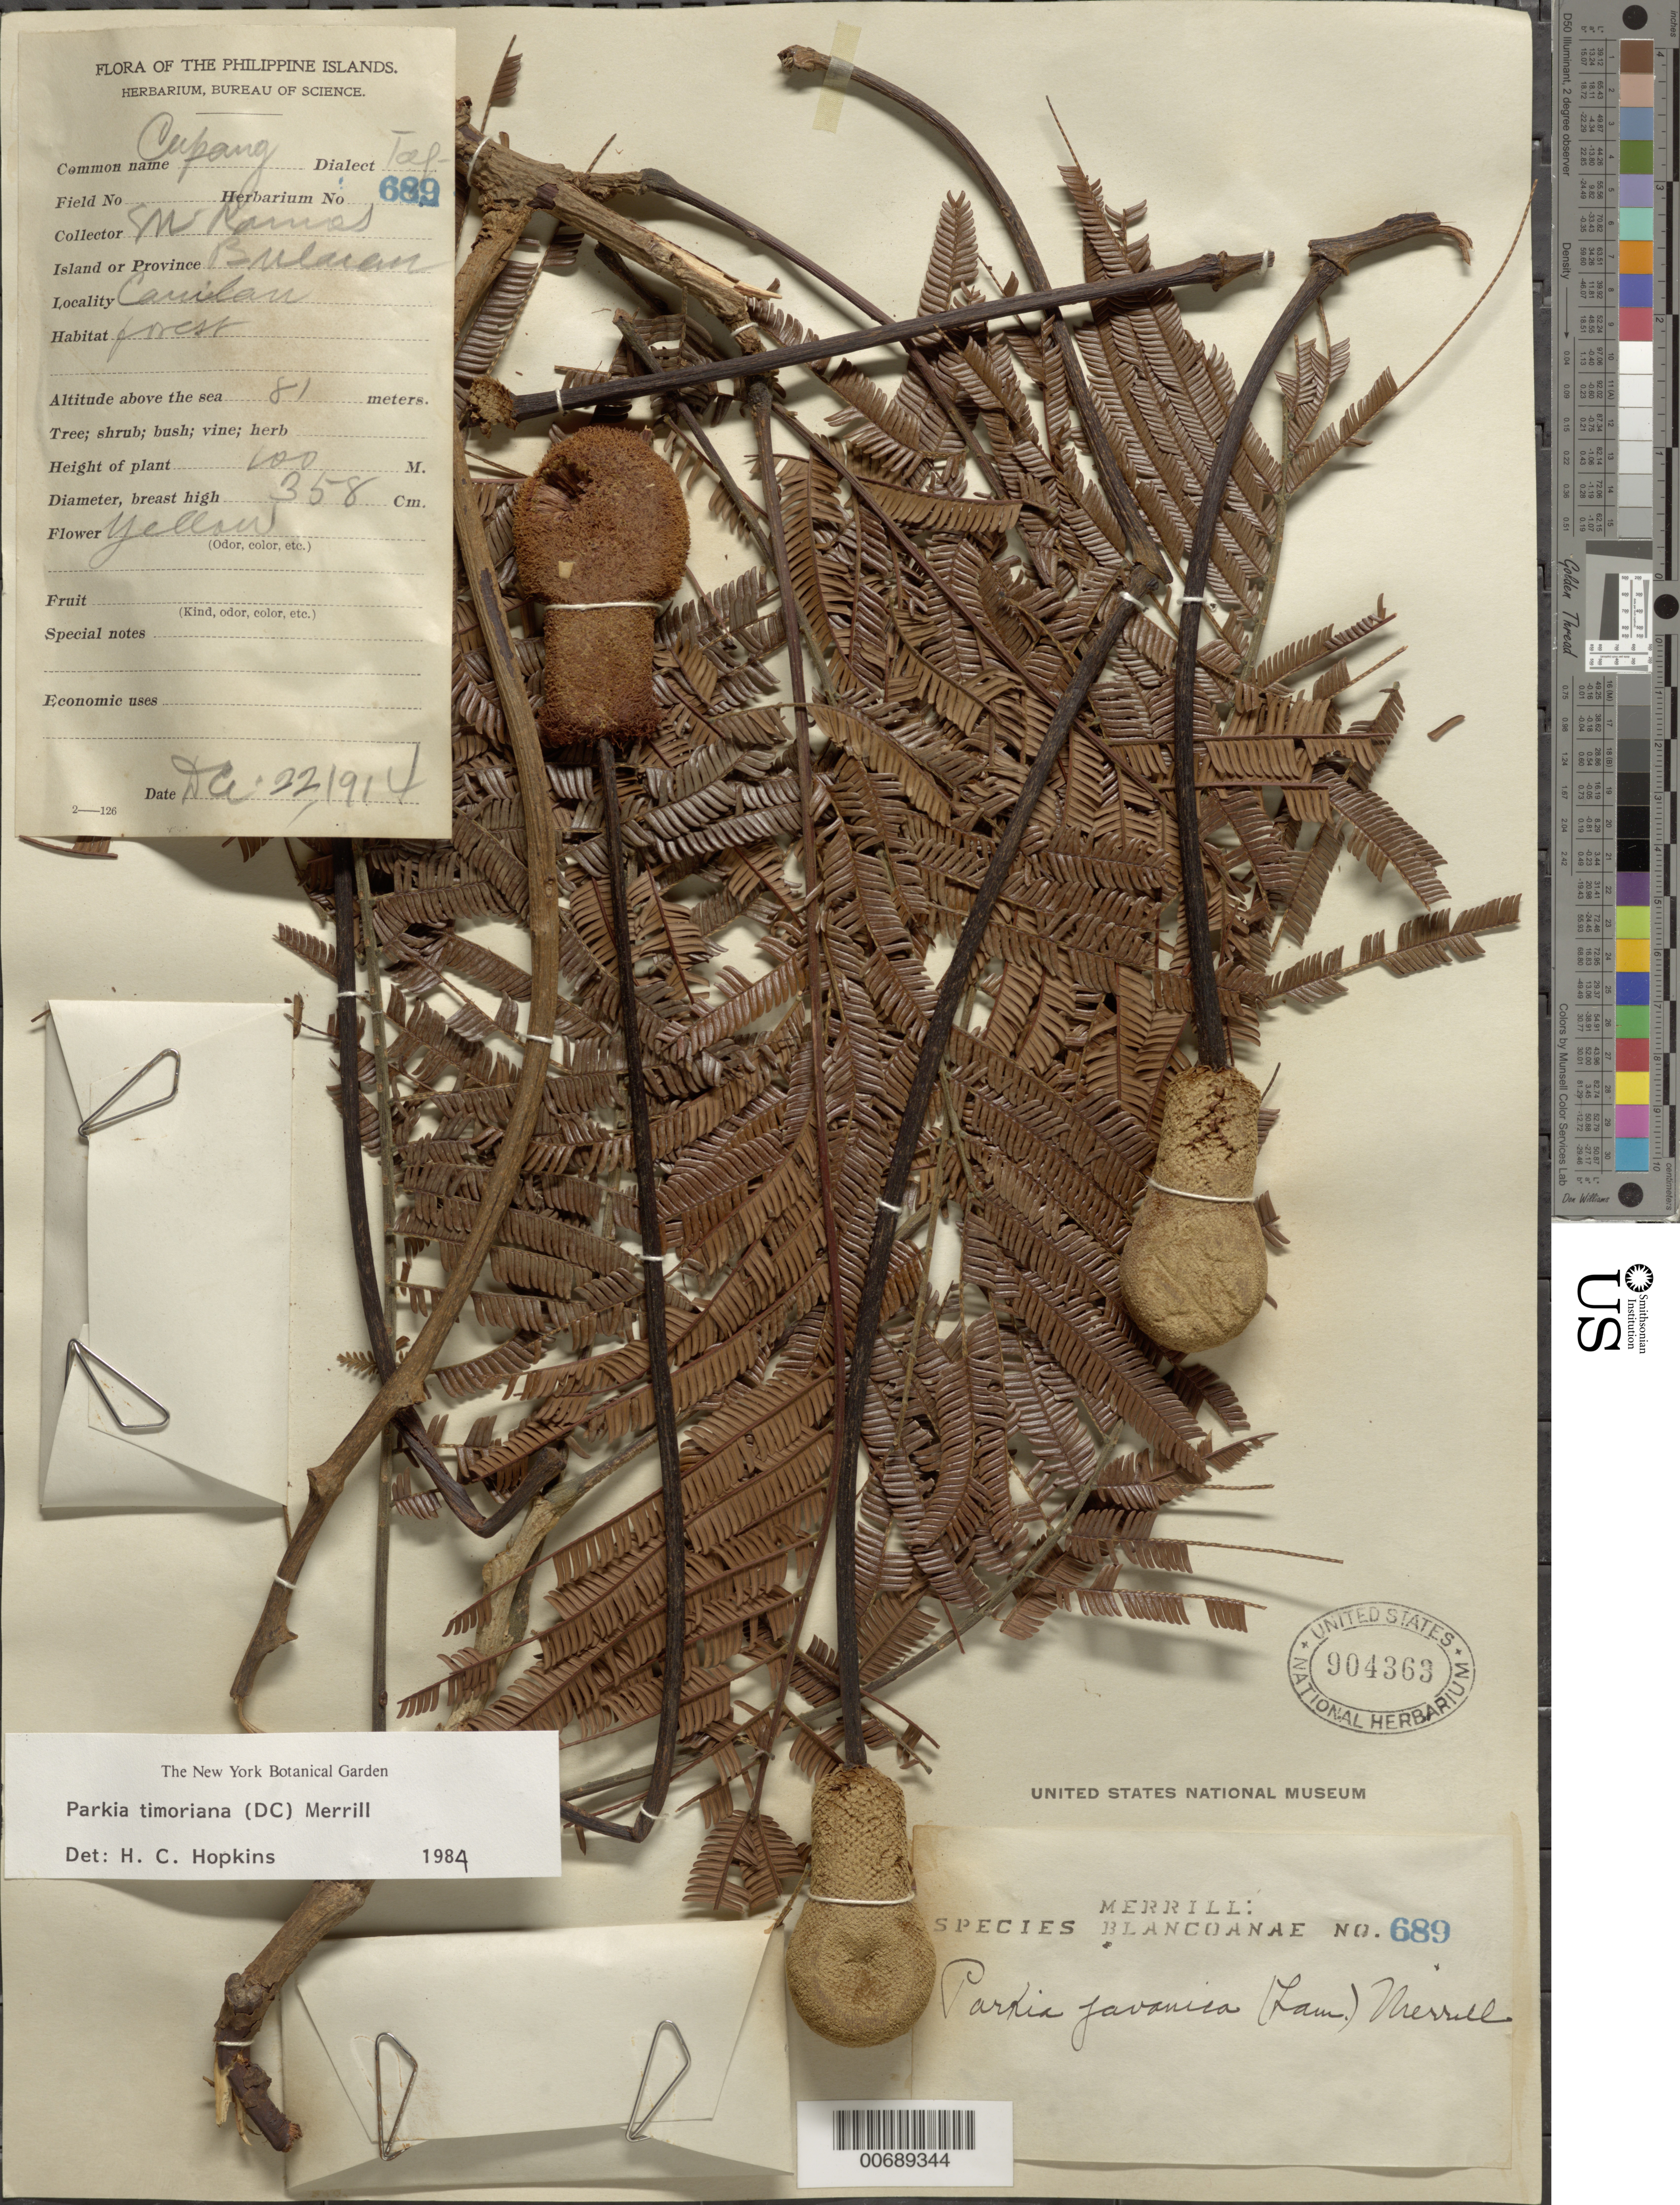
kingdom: Plantae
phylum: Tracheophyta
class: Magnoliopsida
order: Fabales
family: Fabaceae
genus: Parkia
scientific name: Parkia timoriana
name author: (DC.) Merr.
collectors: E. D. Merrill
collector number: Sp. Blancoan. 0689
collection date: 1914-12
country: Philippines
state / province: Central Luzon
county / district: Bulacan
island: Luzon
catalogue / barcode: US 904363